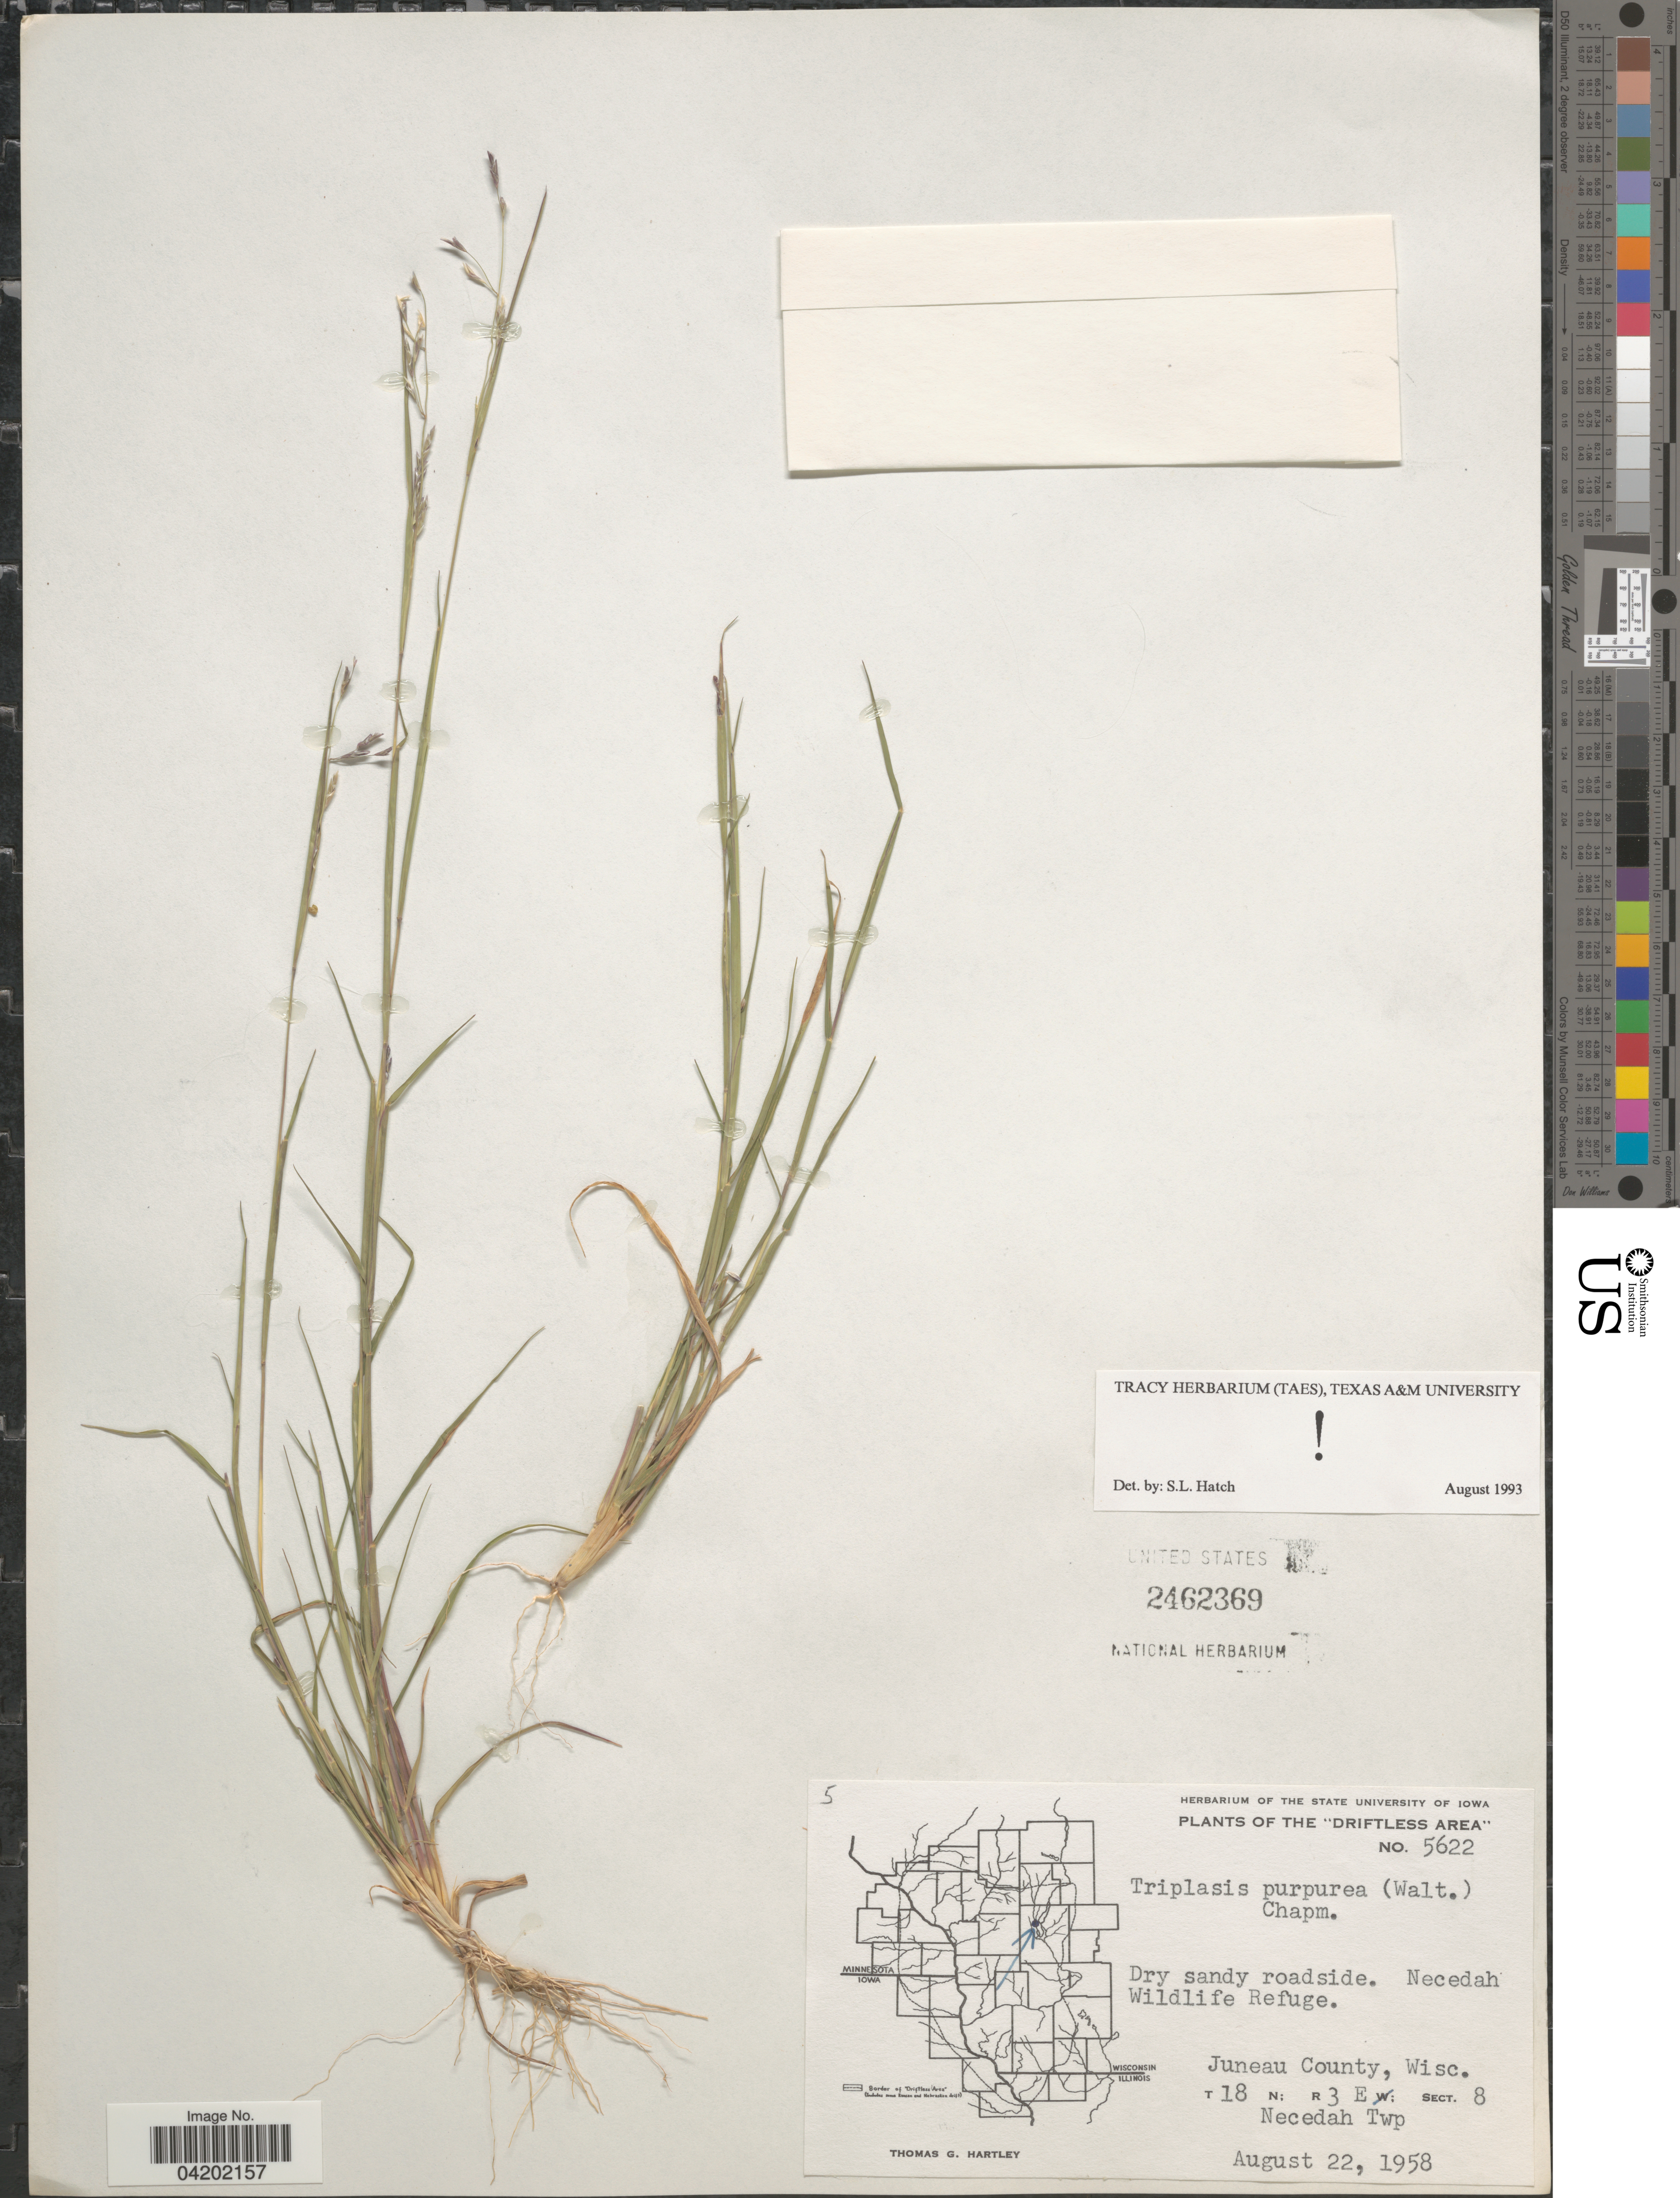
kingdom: Plantae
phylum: Tracheophyta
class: Liliopsida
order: Poales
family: Poaceae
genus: Triplasis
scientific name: Triplasis purpurea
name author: (Walter) Chapm.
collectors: T. G. Hartley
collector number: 5622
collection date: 1958-08-22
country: United States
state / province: Wisconsin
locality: Driftless Area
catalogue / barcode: US 2462369